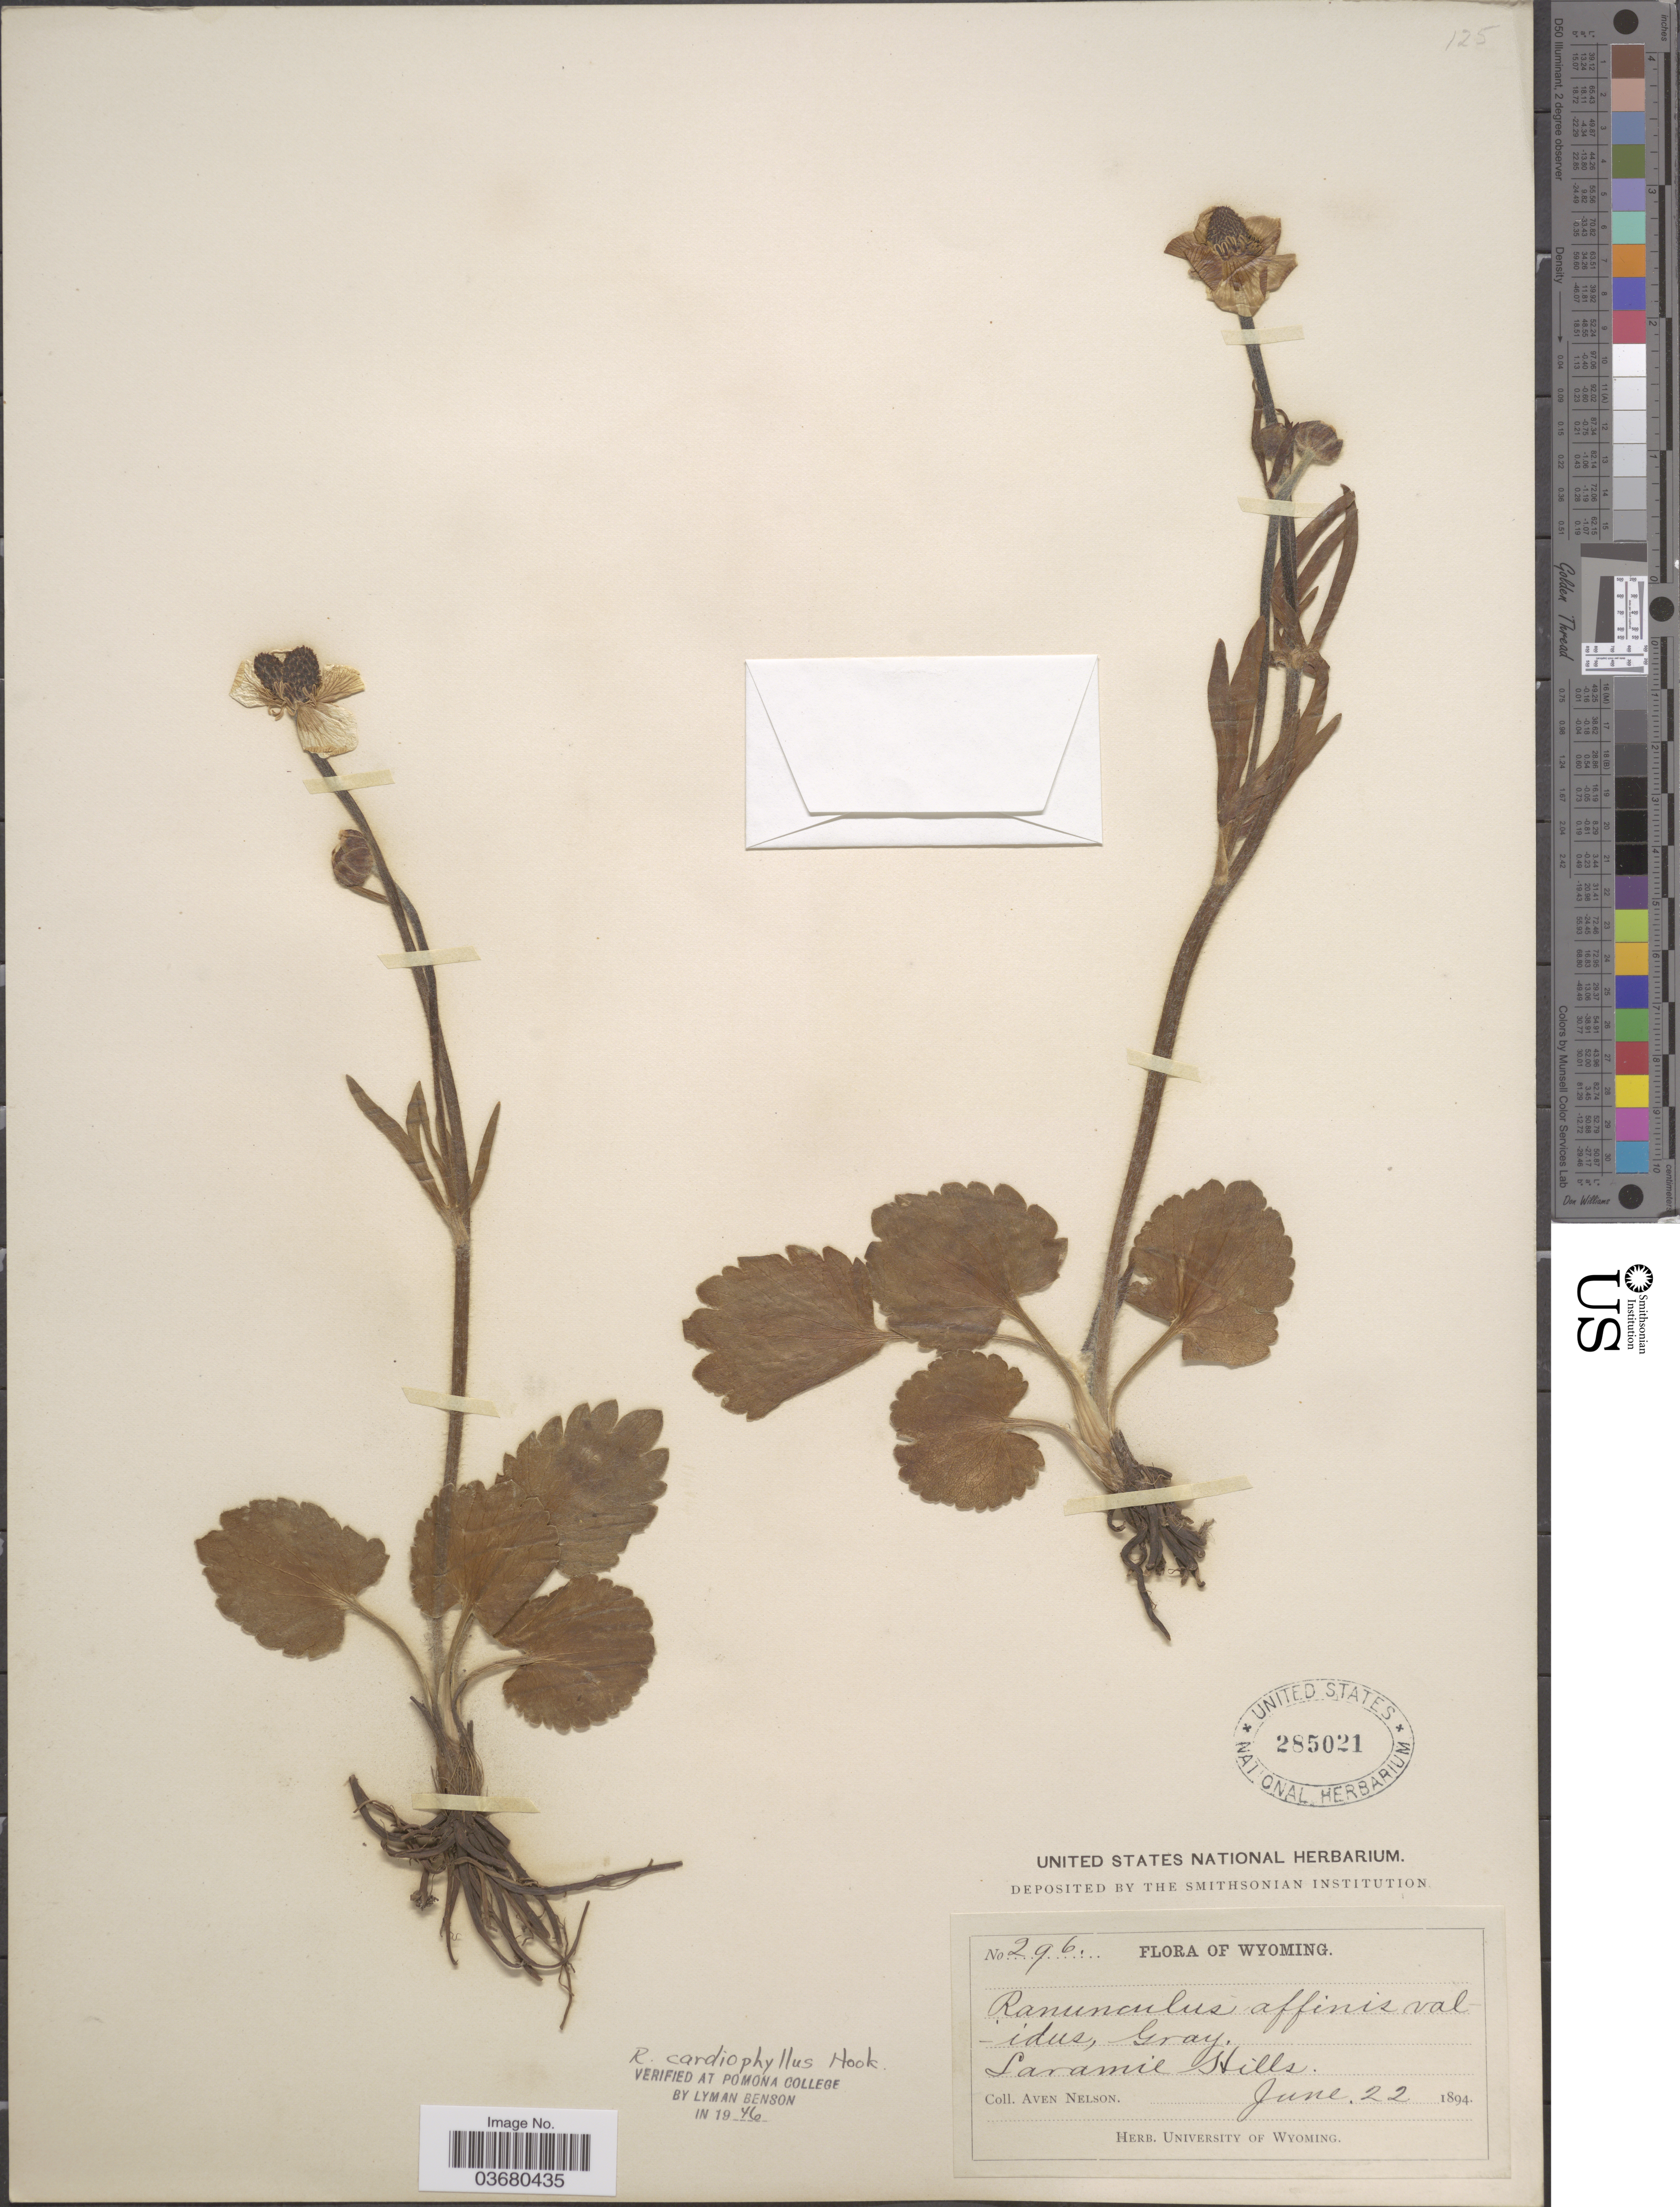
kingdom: Plantae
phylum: Tracheophyta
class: Magnoliopsida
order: Ranunculales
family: Ranunculaceae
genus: Ranunculus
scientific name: Ranunculus cardiophyllus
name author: Hook.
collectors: A. Nelson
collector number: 296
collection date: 1894-06-22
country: United States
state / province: Wyoming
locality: Laramie Hills.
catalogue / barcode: US 285021